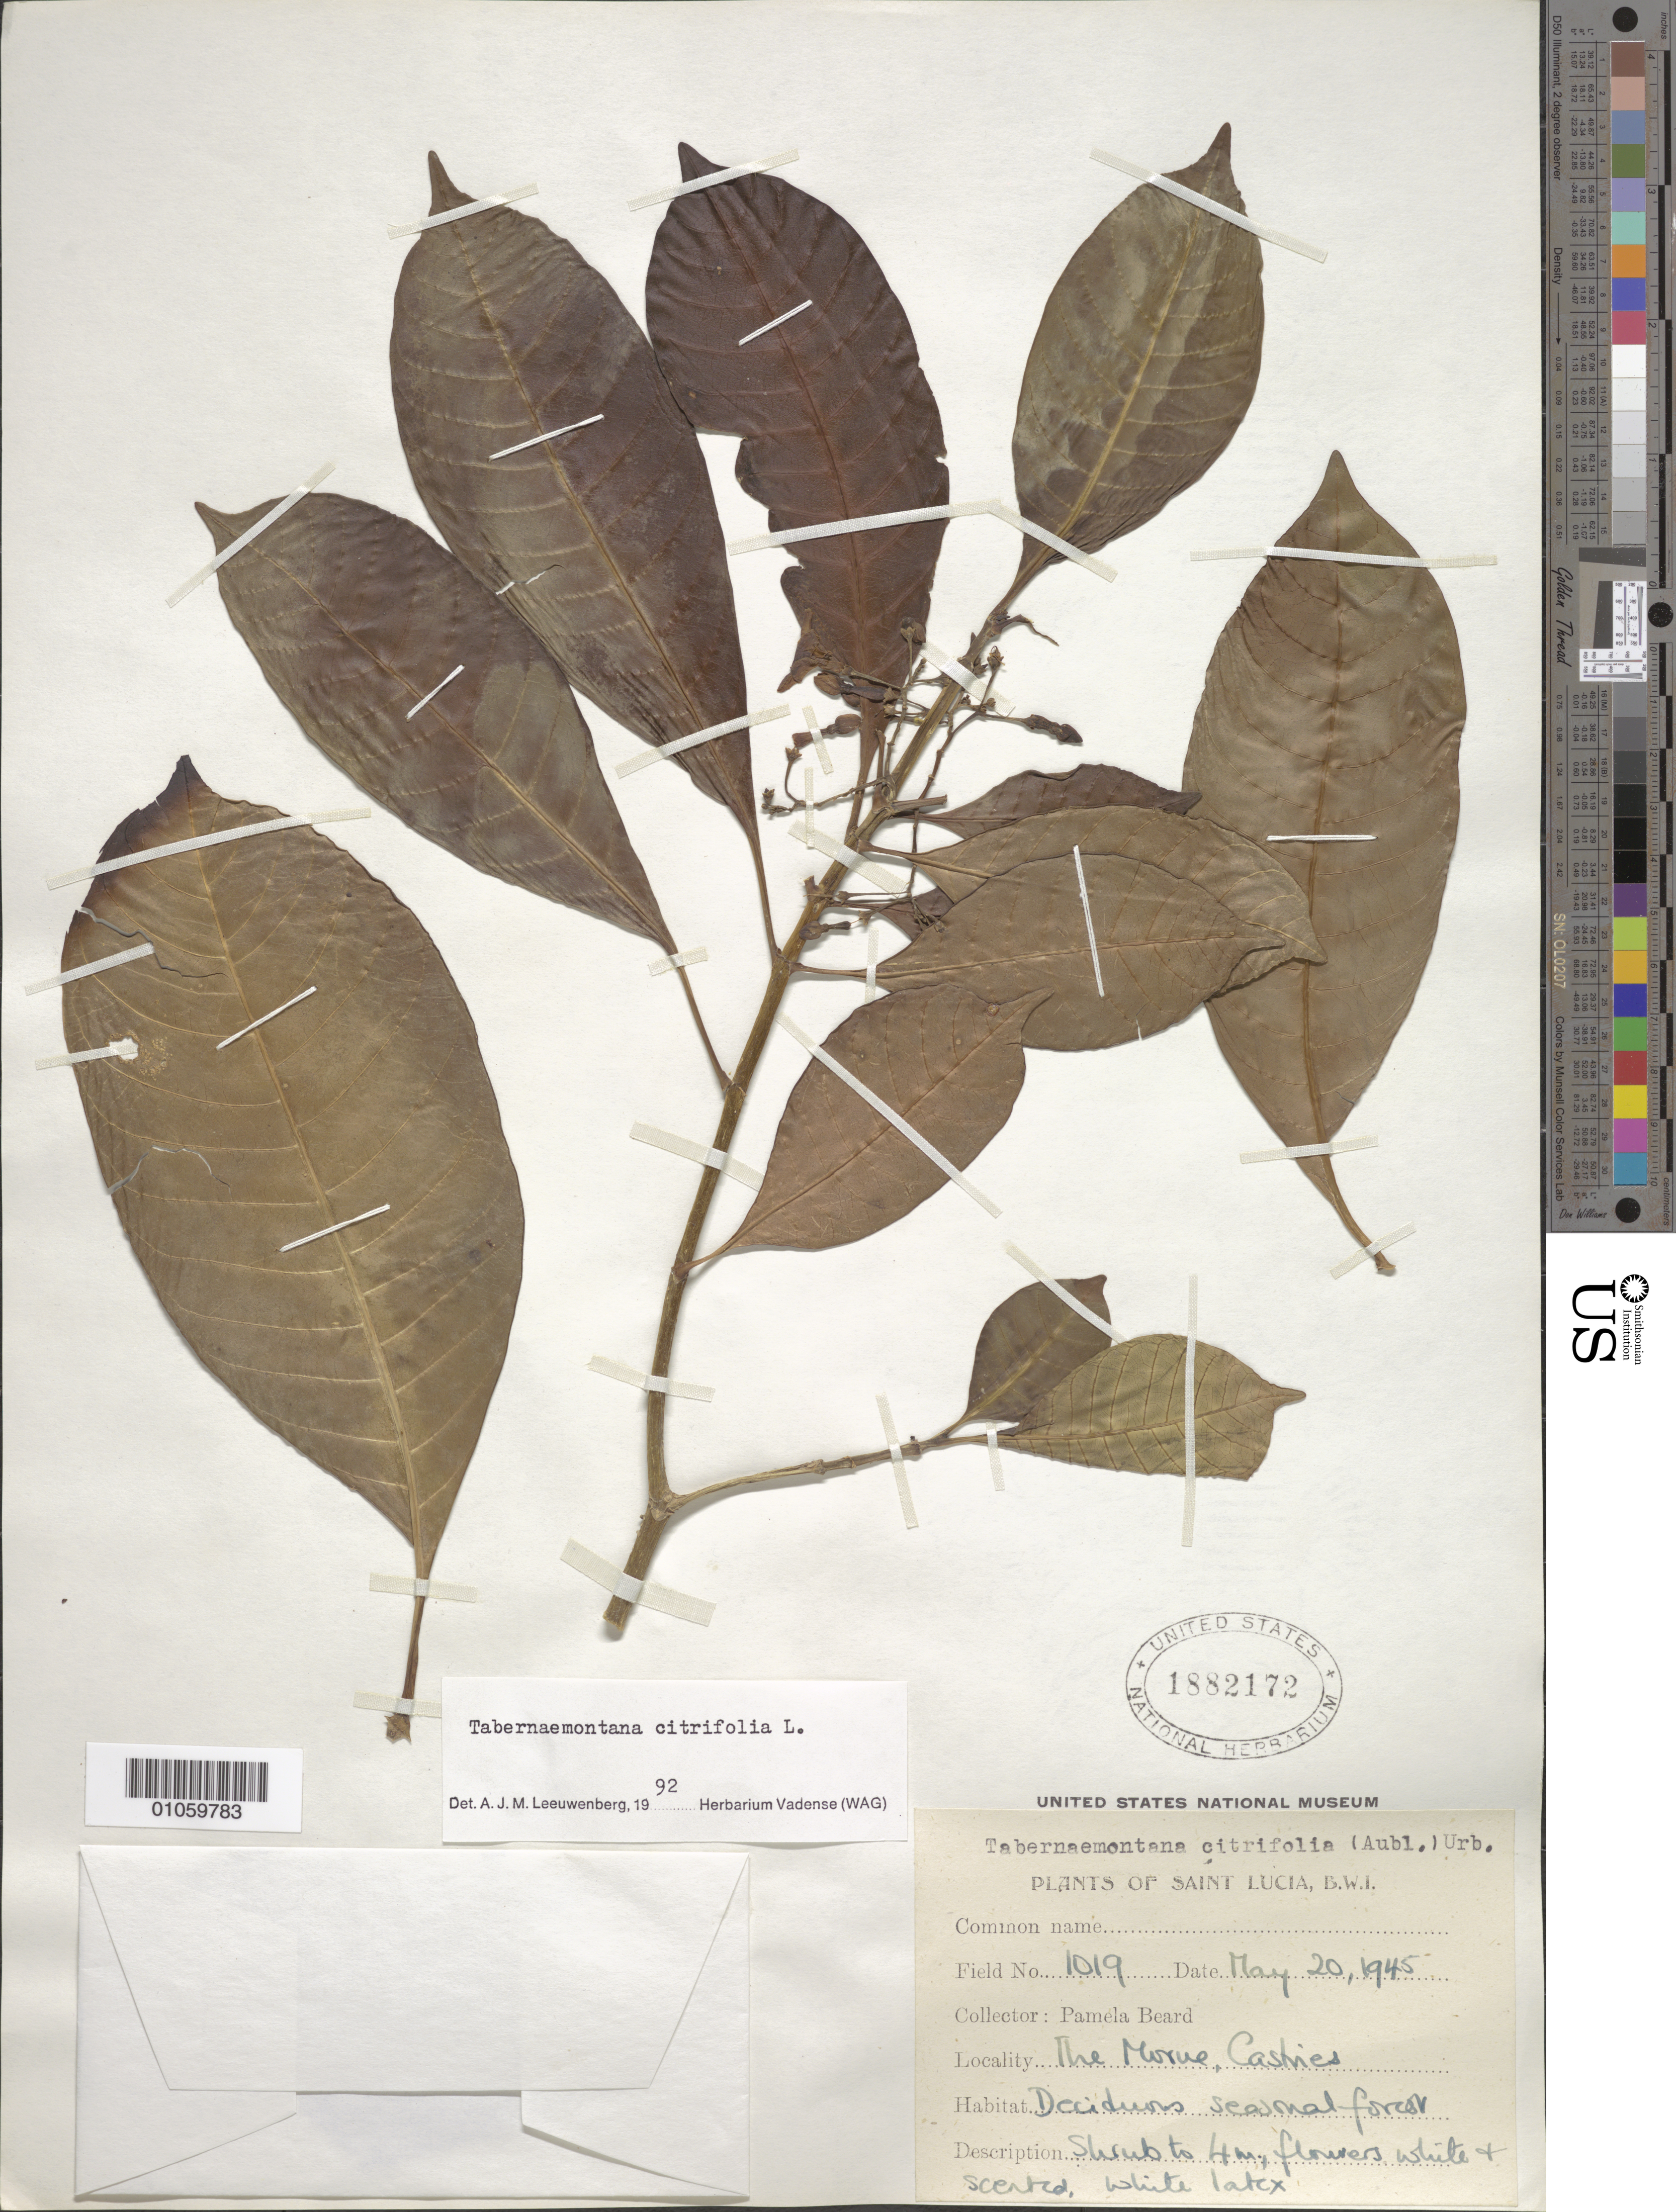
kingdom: Plantae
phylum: Tracheophyta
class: Magnoliopsida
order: Gentianales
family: Apocynaceae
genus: Tabernaemontana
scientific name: Tabernaemontana citrifolia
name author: L.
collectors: P. Beard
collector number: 1019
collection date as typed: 20 May 1945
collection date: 1945-05-20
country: St. Lucia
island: St. Lucia I.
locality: The Morne, Castries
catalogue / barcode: US 1882172